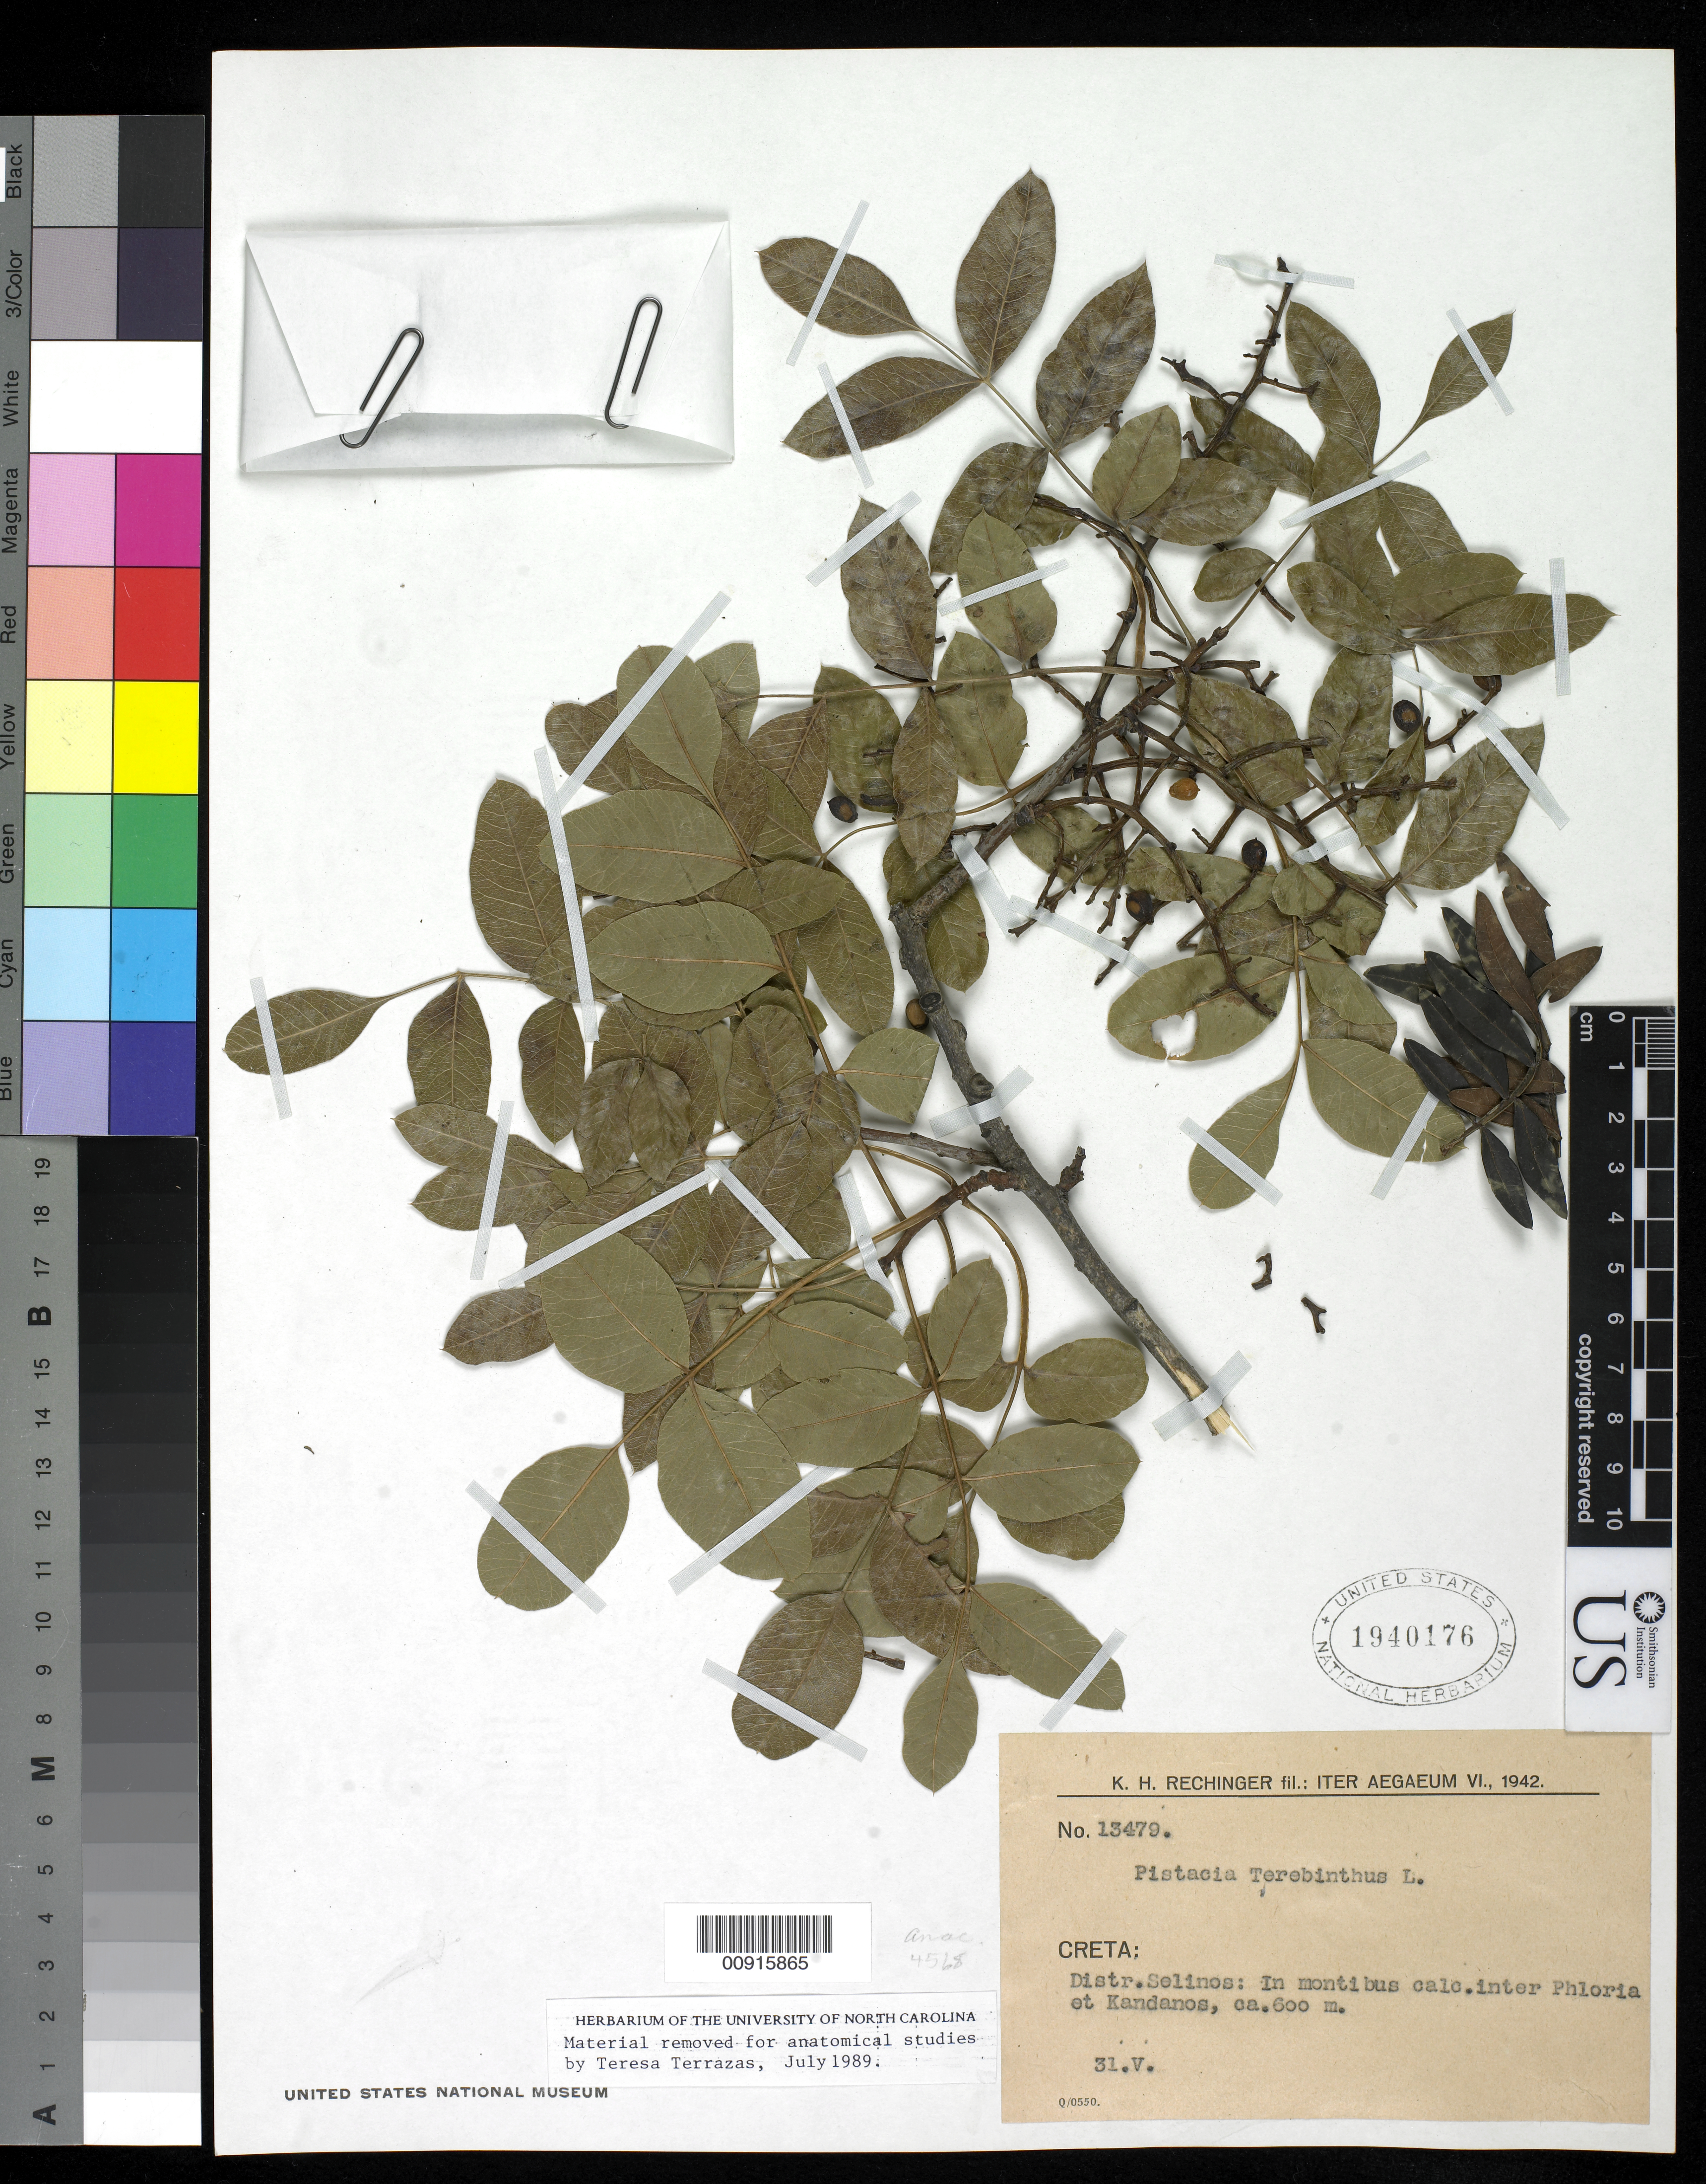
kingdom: Plantae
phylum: Tracheophyta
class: Magnoliopsida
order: Sapindales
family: Anacardiaceae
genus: Pistacia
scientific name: Pistacia terebinthus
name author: L.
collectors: K. H. Rechinger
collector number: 13479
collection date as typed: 31 May 1942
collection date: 1942-05-31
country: Greece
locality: Distr. Selinos: In montibus calc. inter Phloria et Kandanos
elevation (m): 600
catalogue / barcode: US 1940176